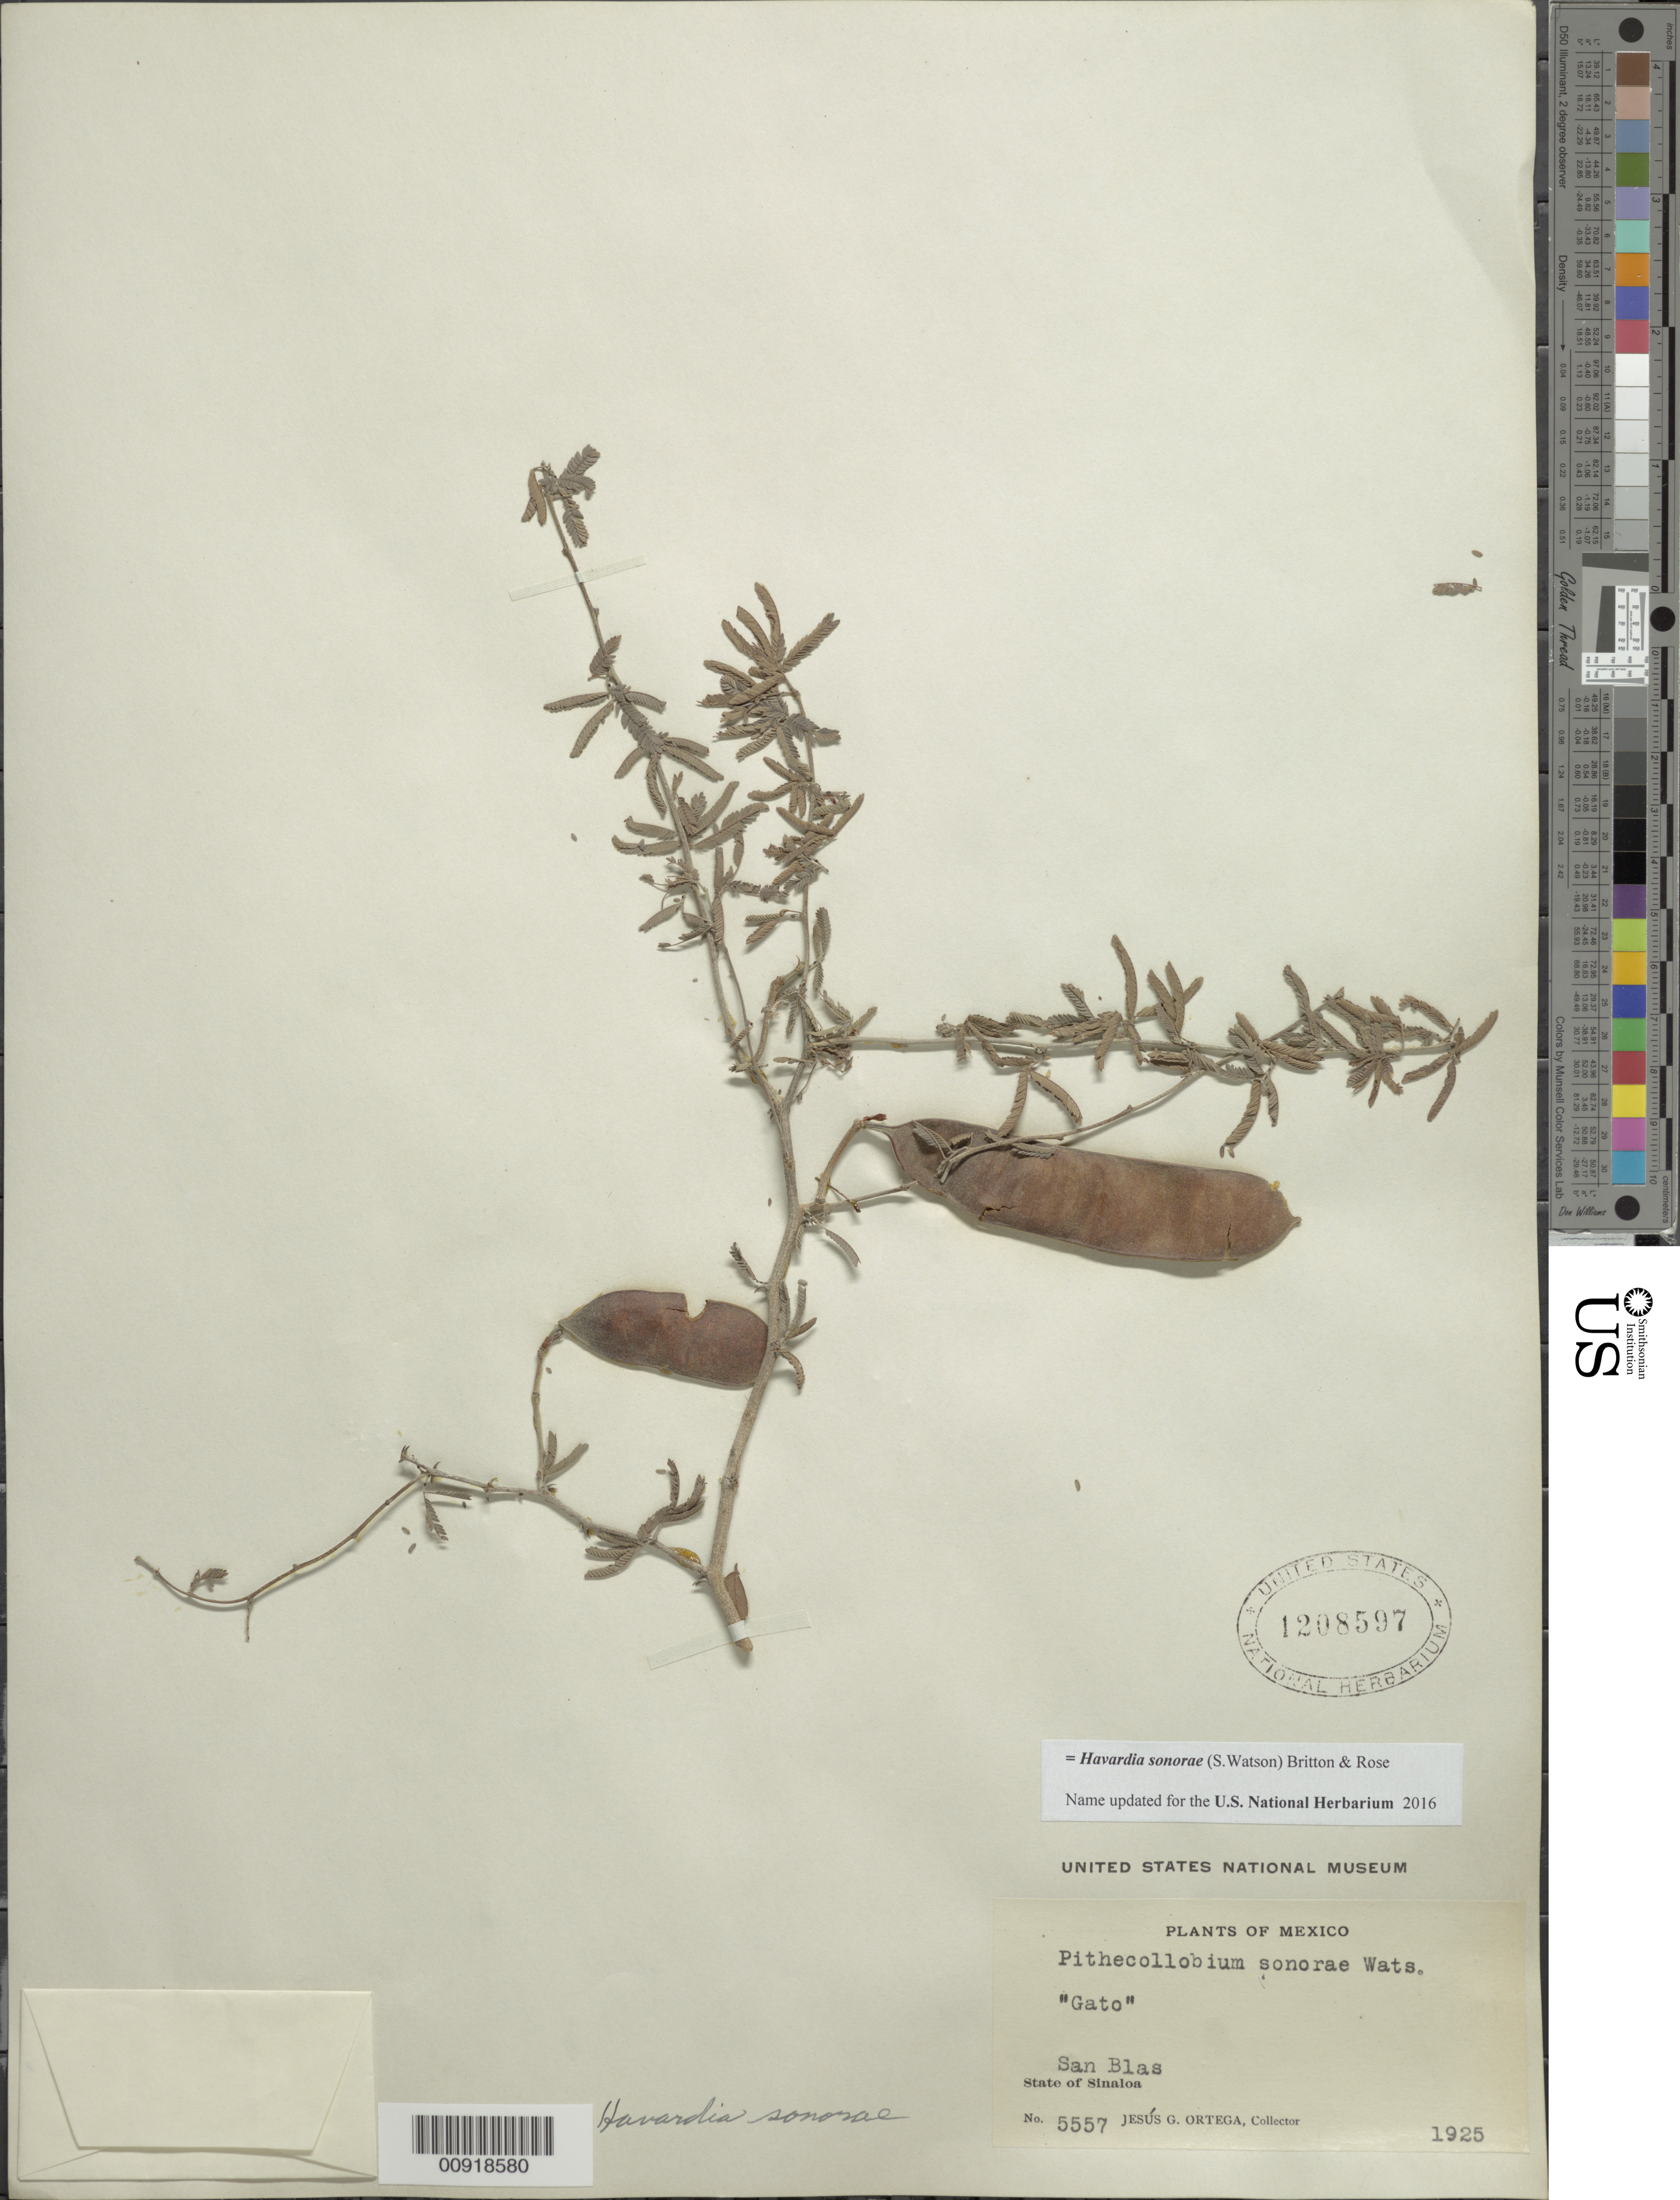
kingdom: Plantae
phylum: Tracheophyta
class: Magnoliopsida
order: Fabales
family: Fabaceae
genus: Havardia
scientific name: Havardia sonorae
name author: (S. Watson) Britton & Rose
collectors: J. Ortega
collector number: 5557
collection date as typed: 1925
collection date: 1925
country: Mexico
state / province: Sinaloa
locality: San Blas, State of Sinaloa.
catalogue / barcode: US 1208597